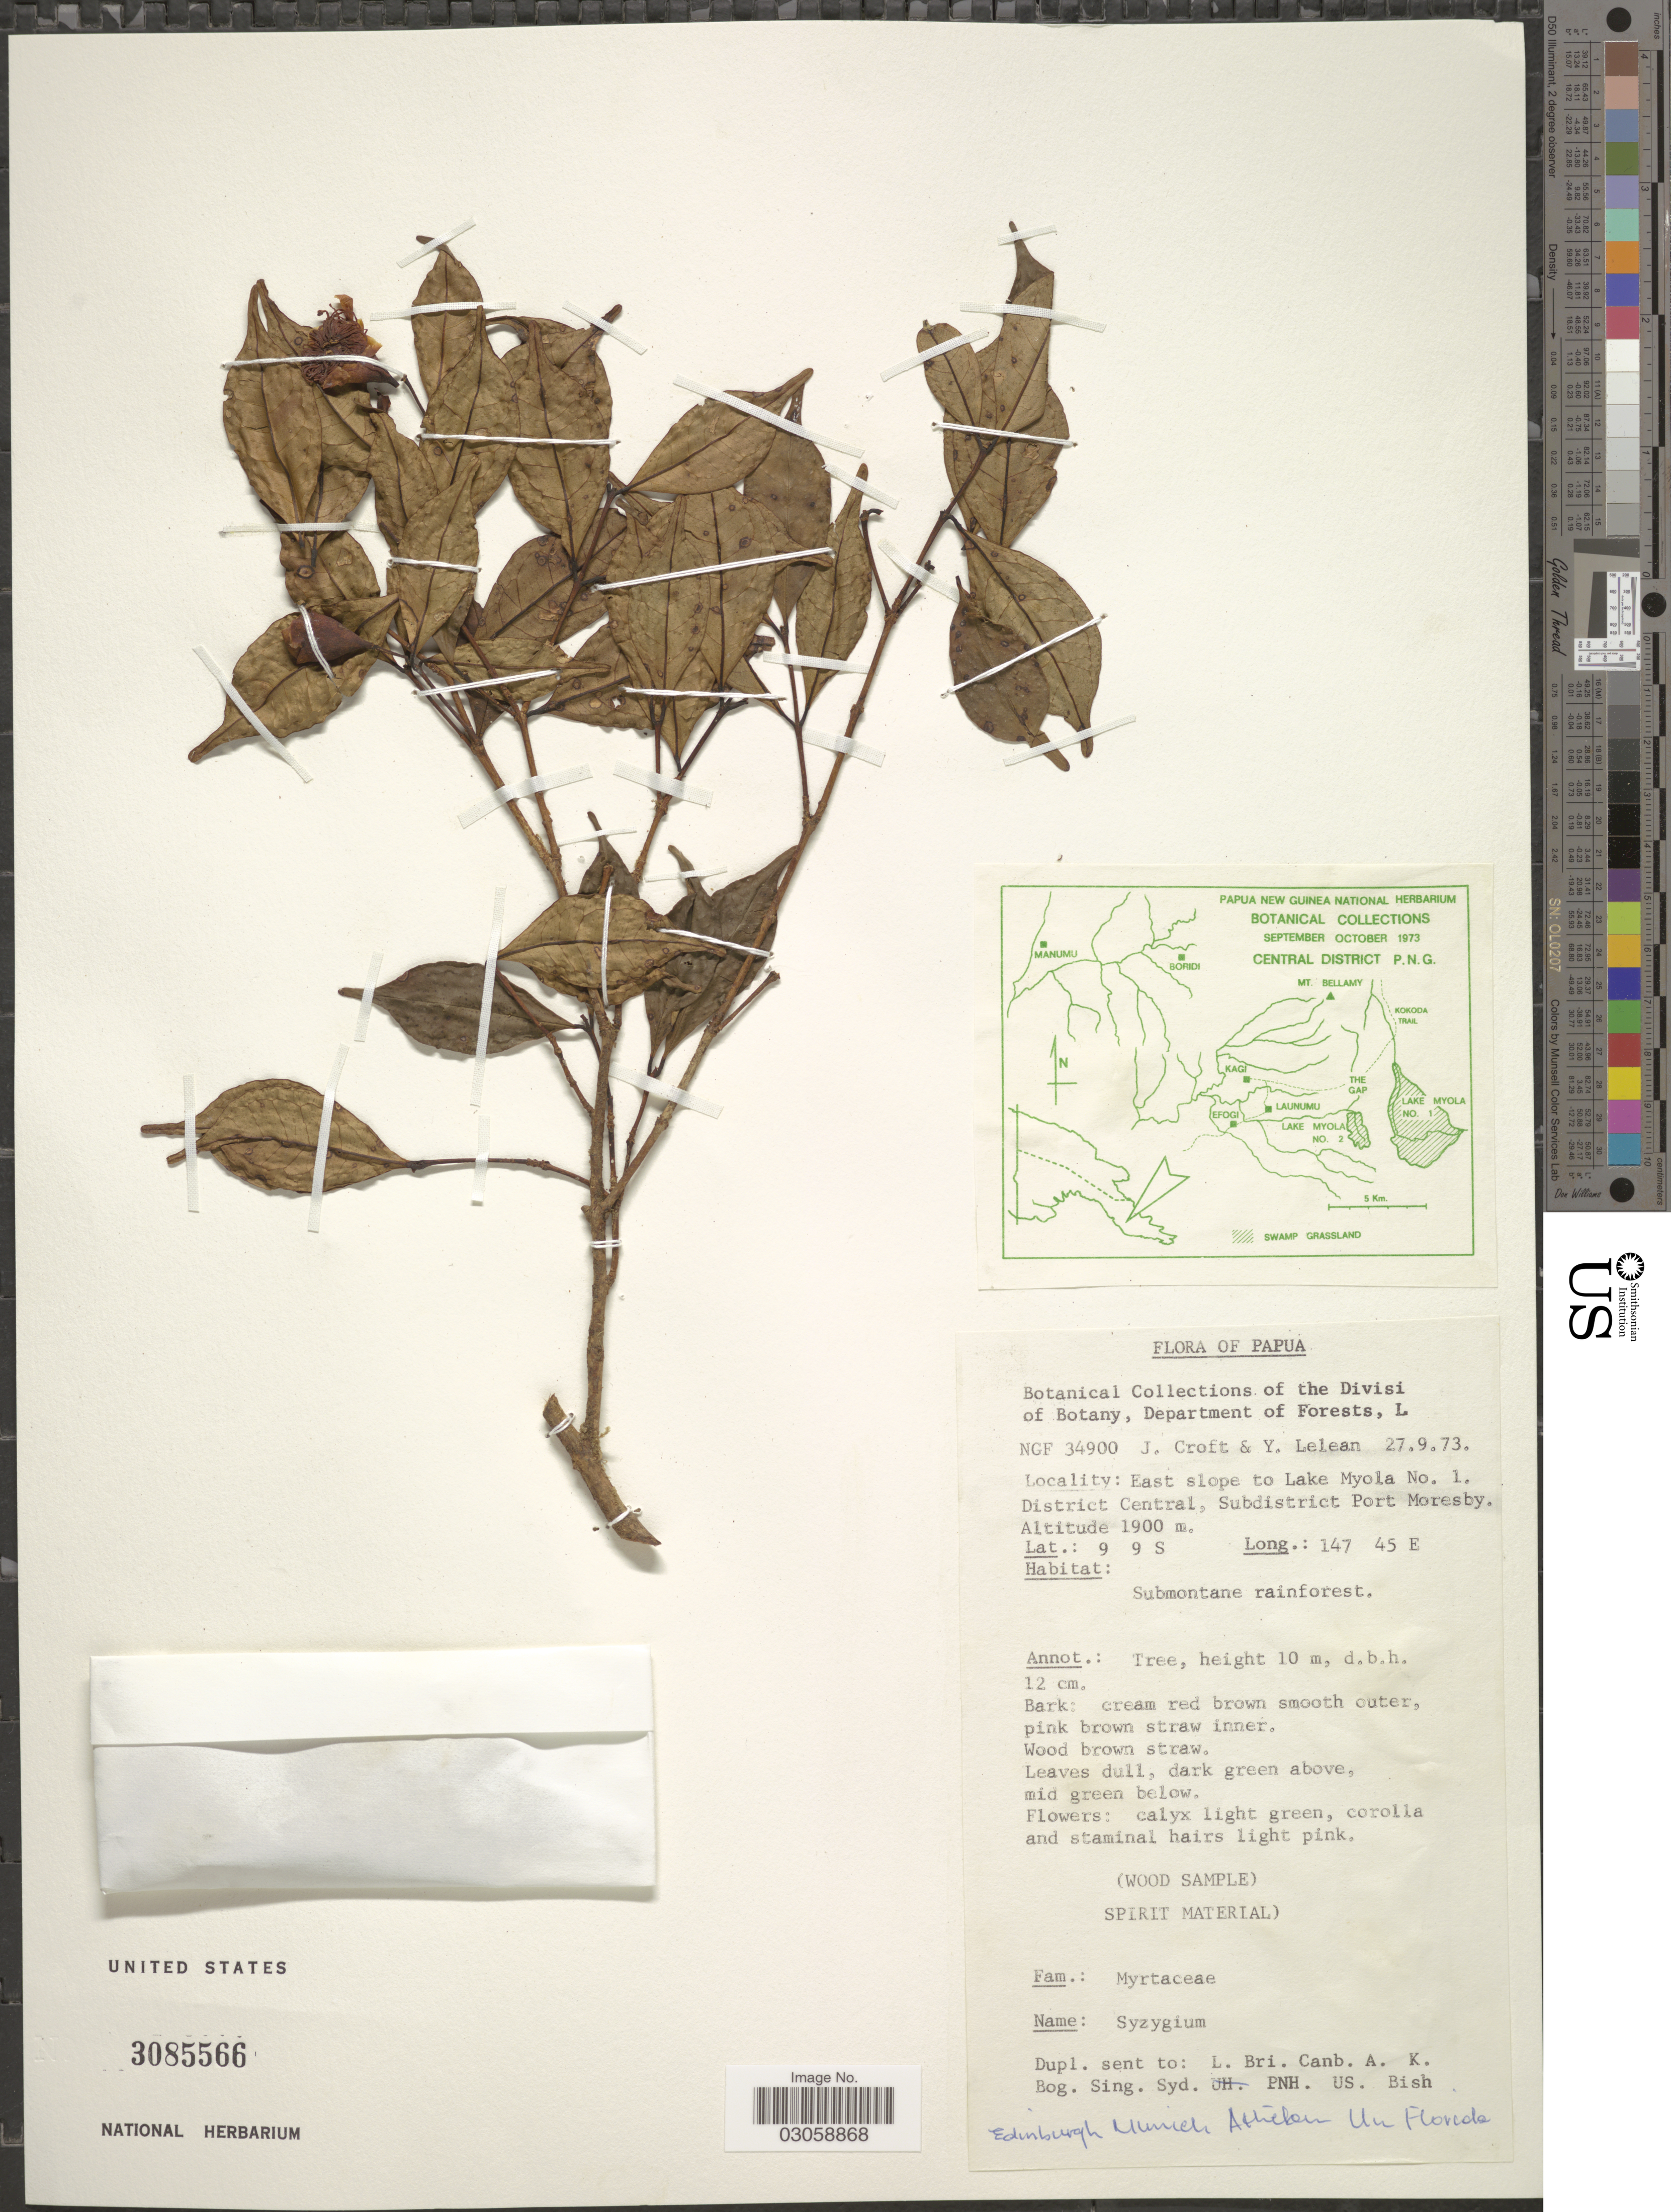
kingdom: Plantae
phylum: Tracheophyta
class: Magnoliopsida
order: Myrtales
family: Myrtaceae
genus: Syzygium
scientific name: Syzygium sp.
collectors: J. Croft & Y. Lelean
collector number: NGF 34900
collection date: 1973-09-27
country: Papua New Guinea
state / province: Central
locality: East slope to Lake Myola No. 1, District Central, Subdistrict Port Moresby.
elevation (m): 1900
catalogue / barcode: US 3085566